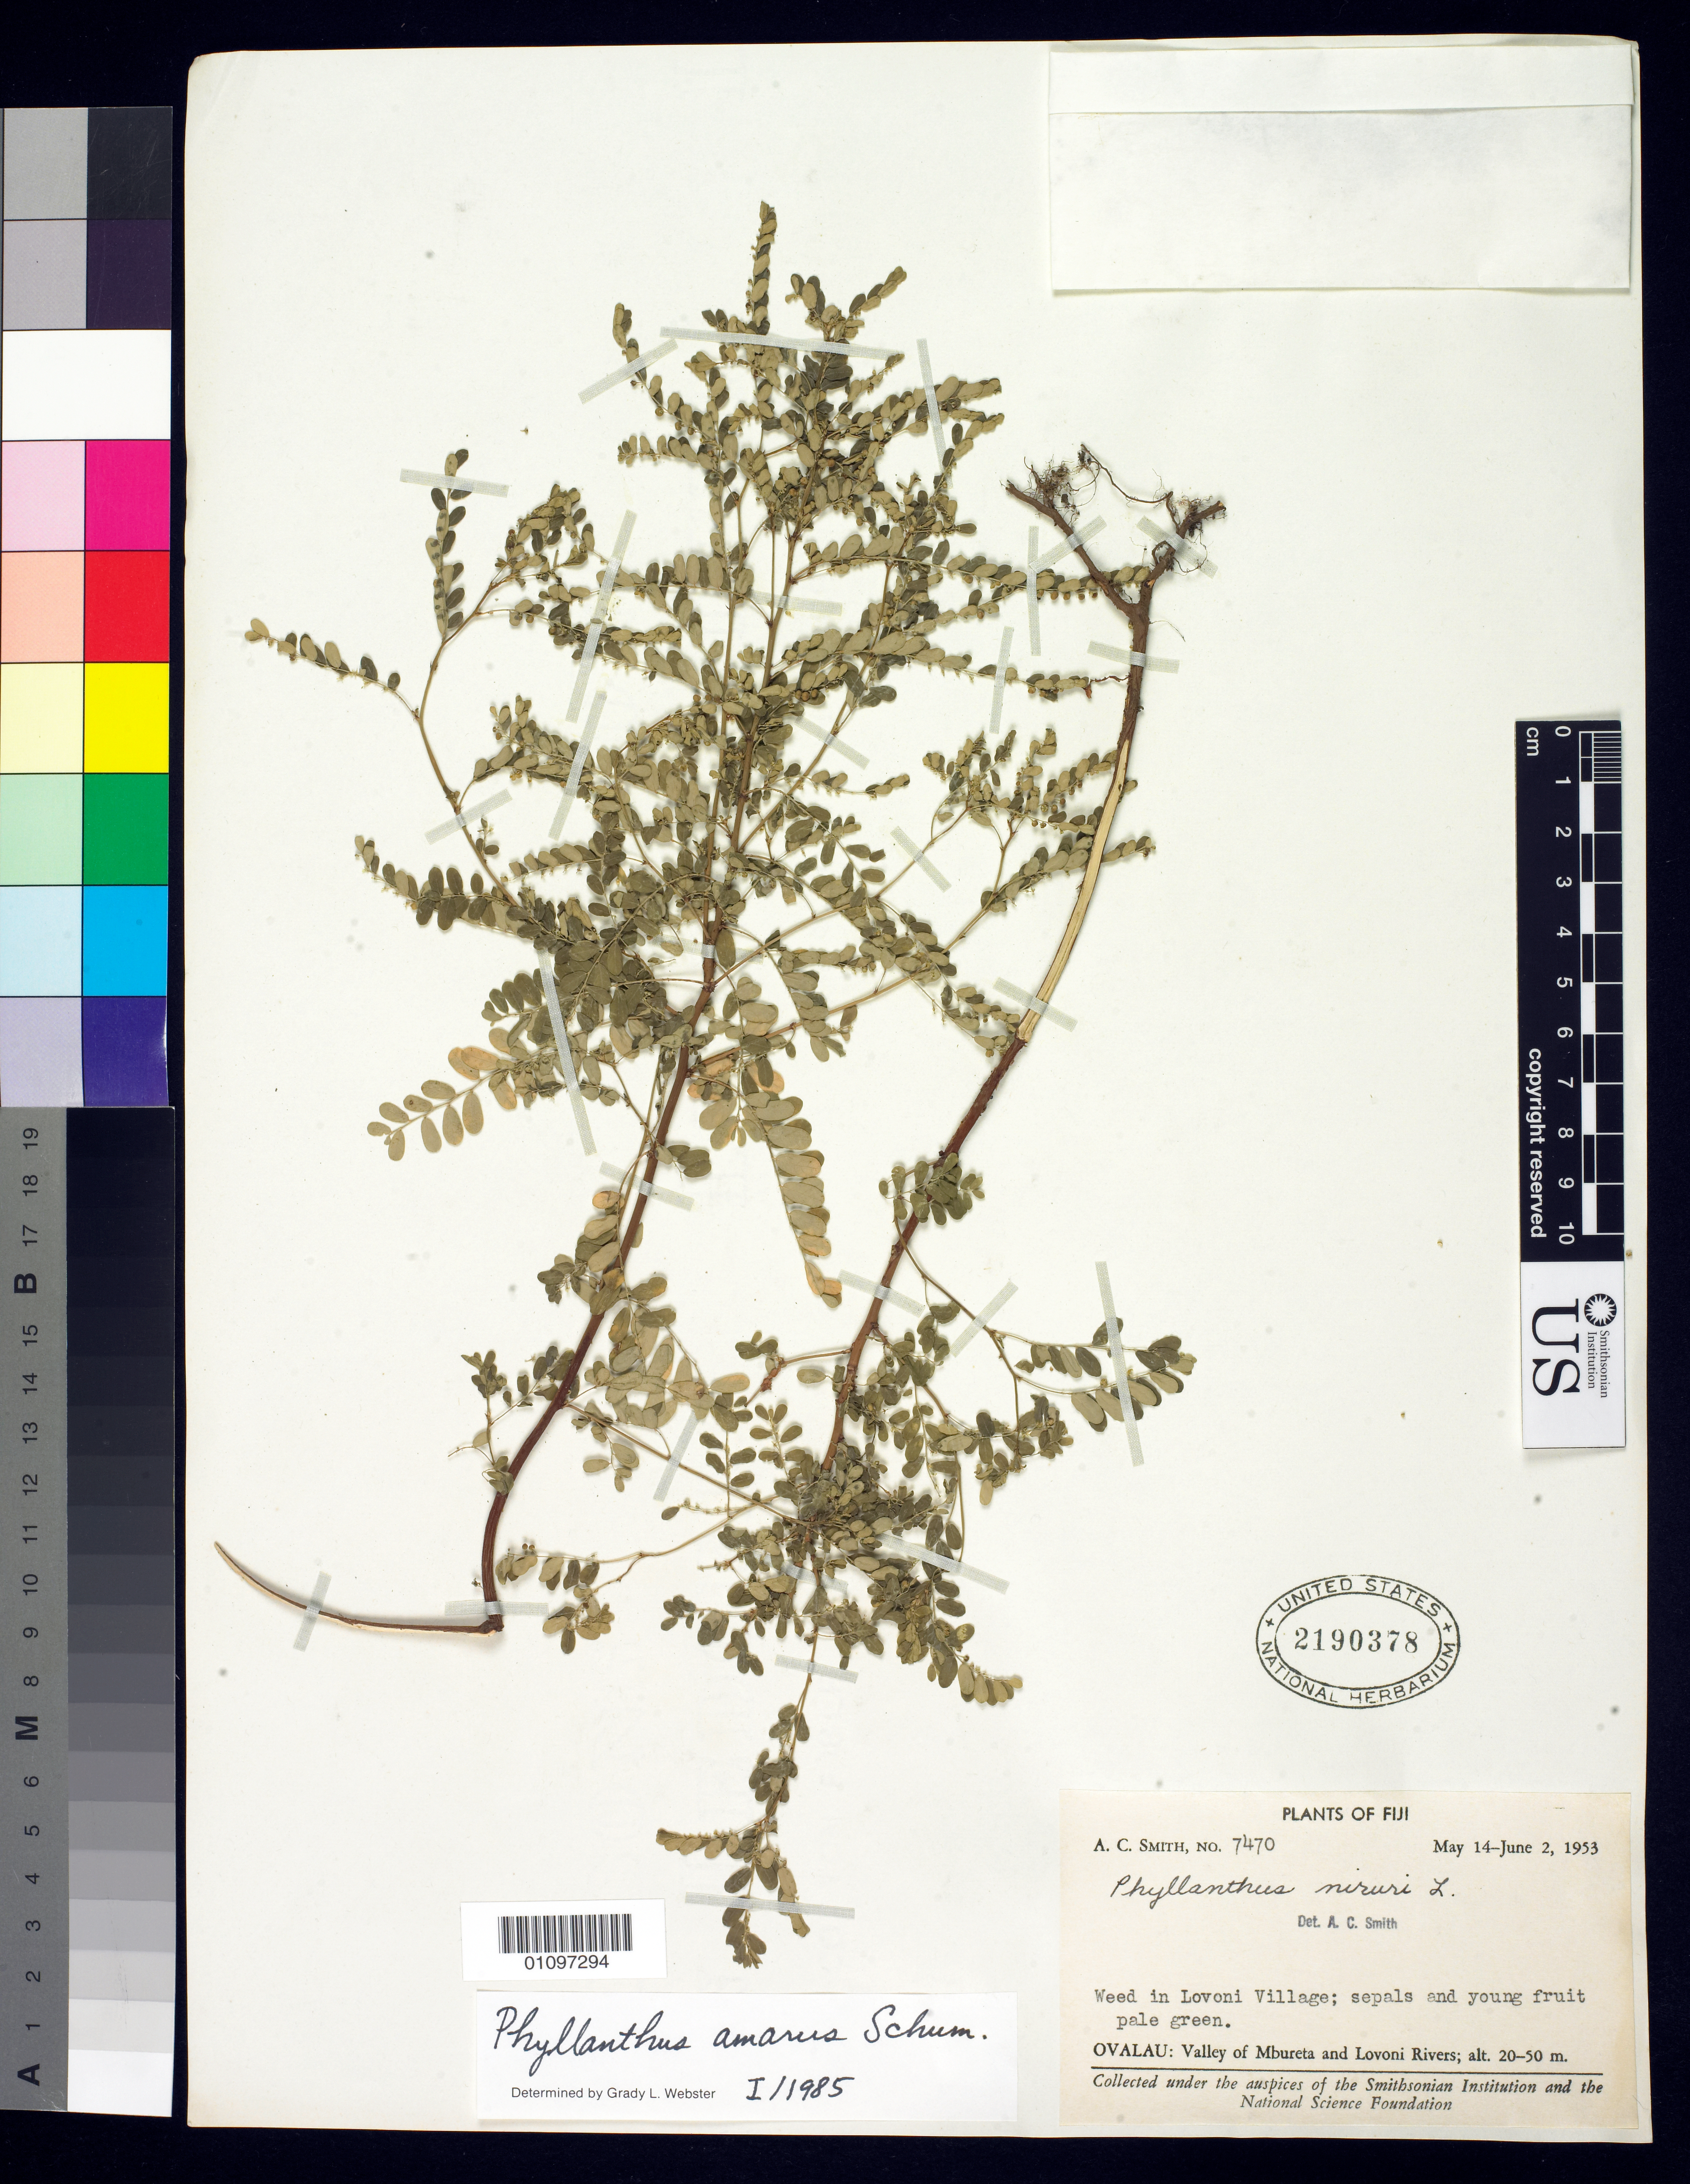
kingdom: Plantae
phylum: Tracheophyta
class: Magnoliopsida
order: Malpighiales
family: Phyllanthaceae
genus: Phyllanthus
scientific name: Phyllanthus amarus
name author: Schumach. & Thonn.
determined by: Webster, Grady L.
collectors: A. C. Smith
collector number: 7470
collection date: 1953-05-14/1953-06-02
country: Fiji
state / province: Ovalau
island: Viti Levu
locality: Valley of Mbureta and Lovoni Rivers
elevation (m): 20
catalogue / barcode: US 2190378